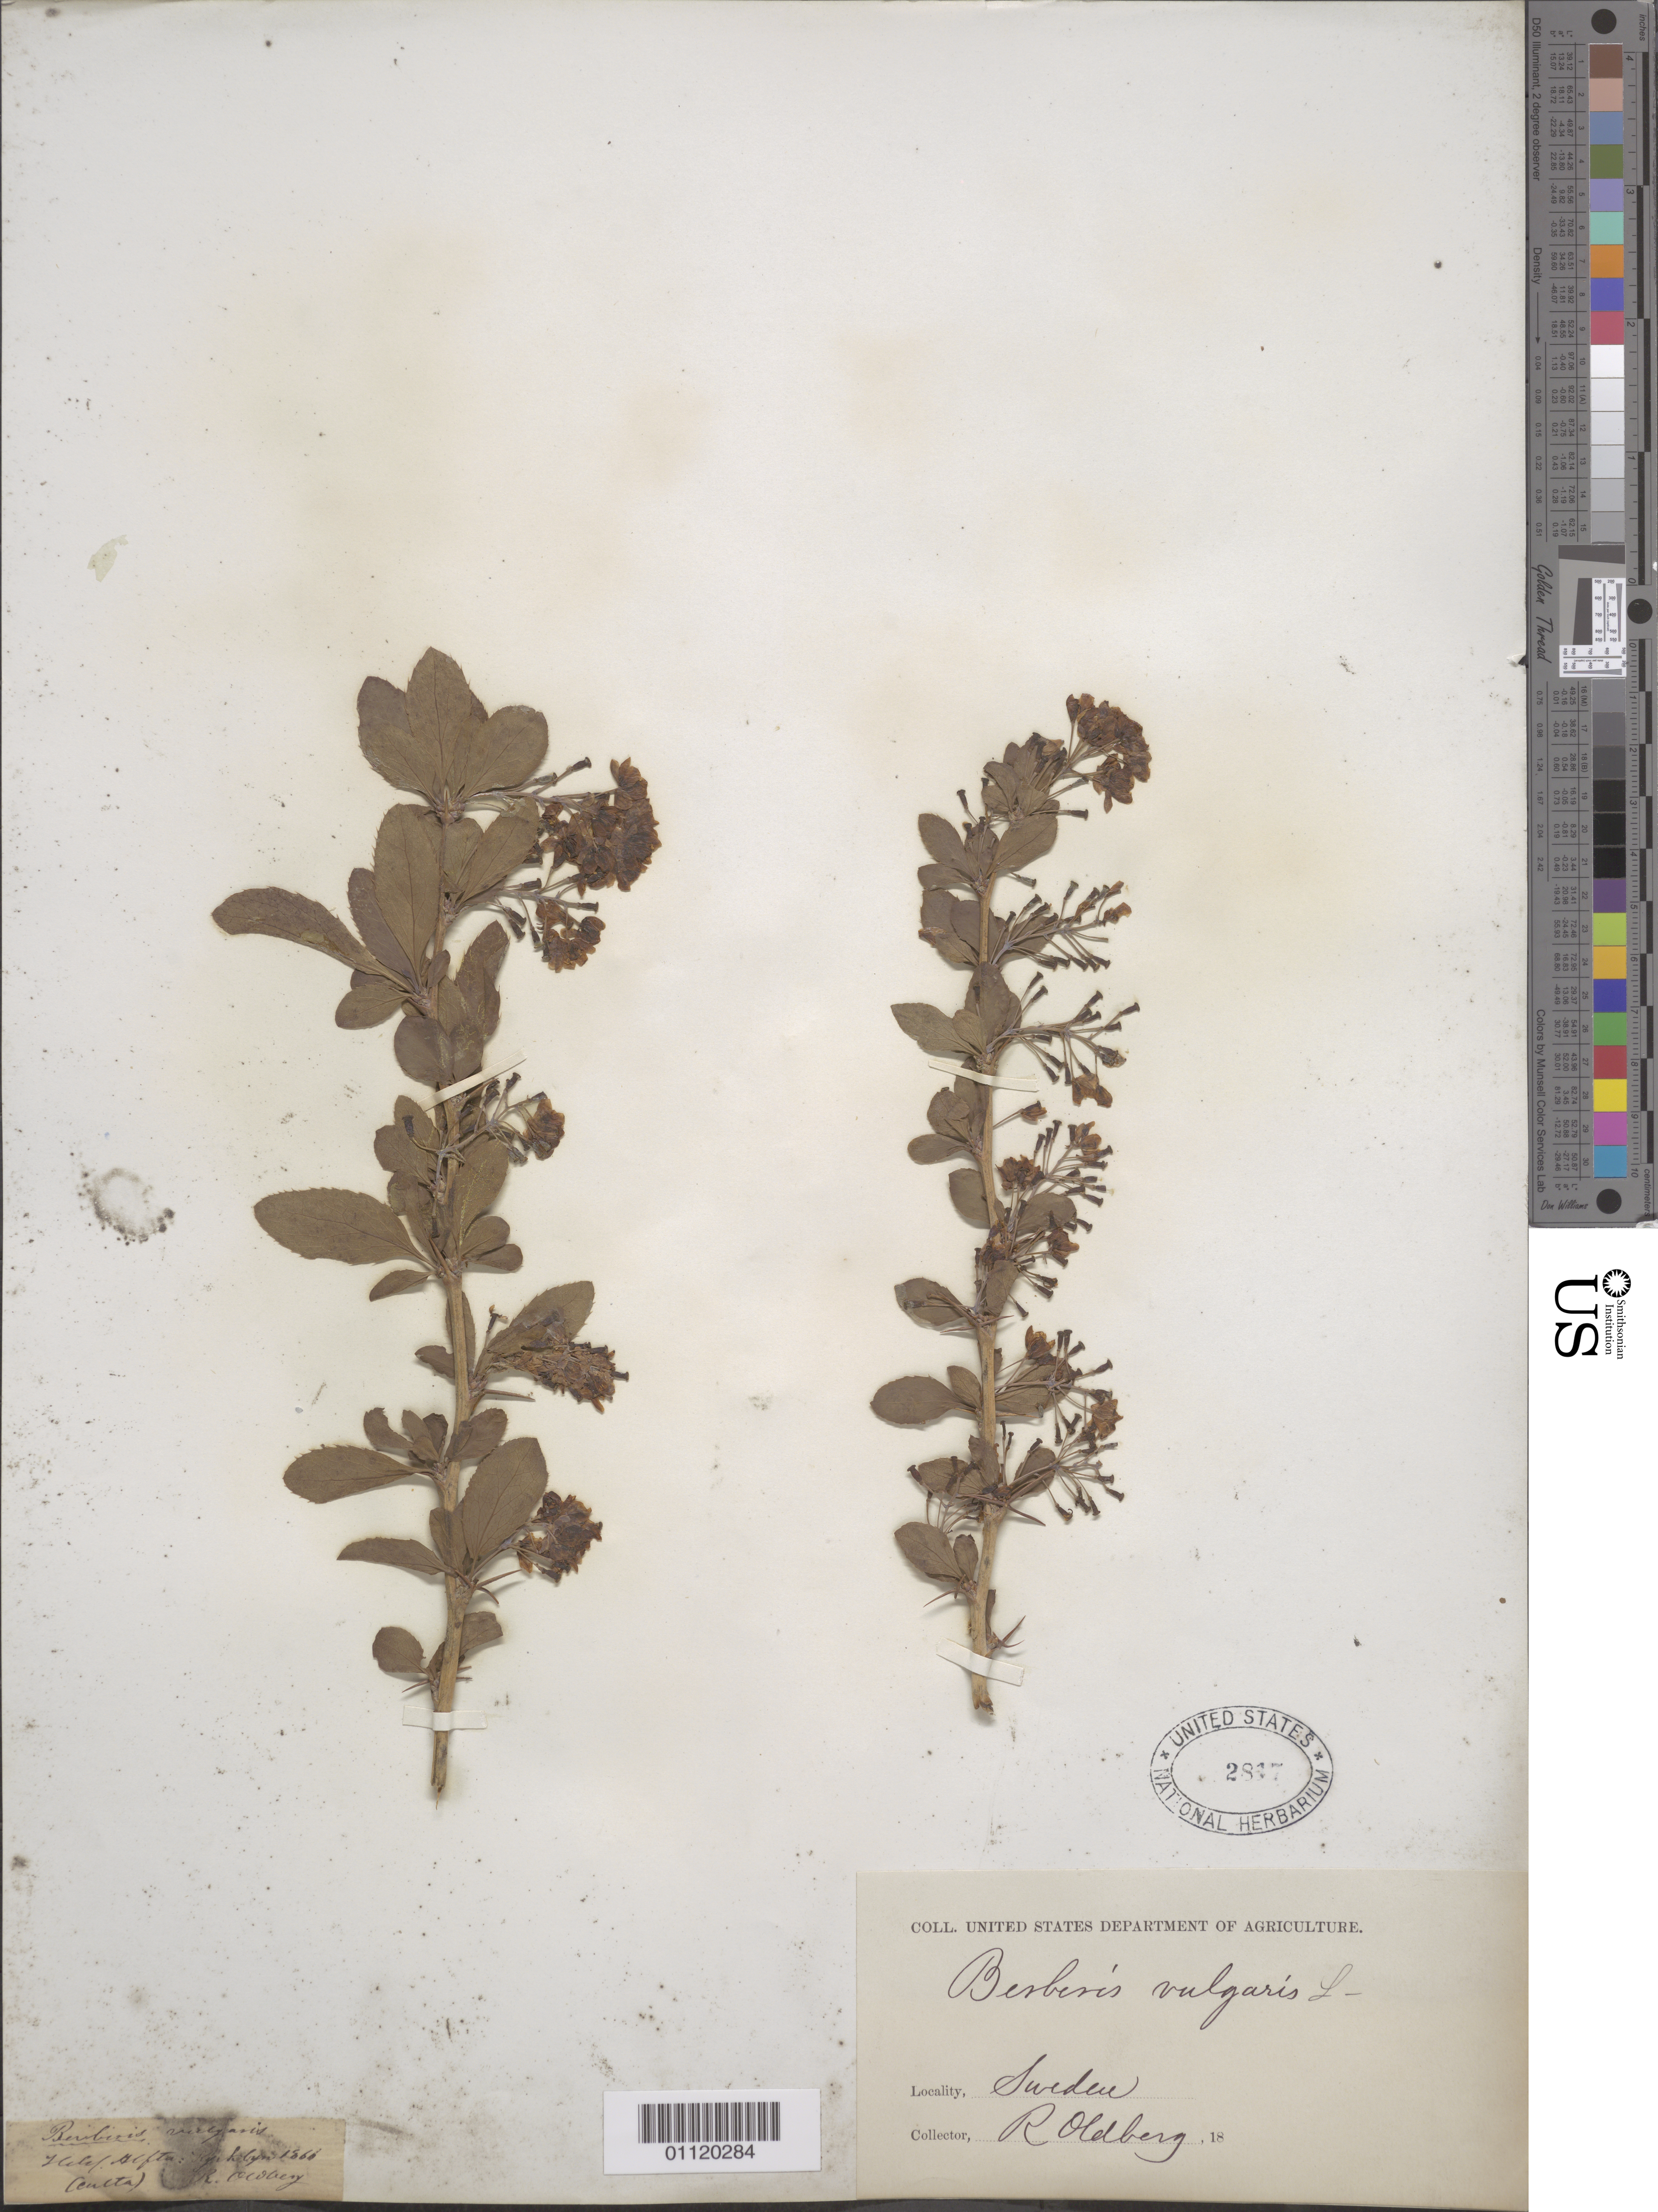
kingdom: Plantae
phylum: Tracheophyta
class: Magnoliopsida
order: Ranunculales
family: Berberidaceae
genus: Berberis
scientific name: Berberis vulgaris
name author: L.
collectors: R. Oldberg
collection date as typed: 18--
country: Sweden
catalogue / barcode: US 2817